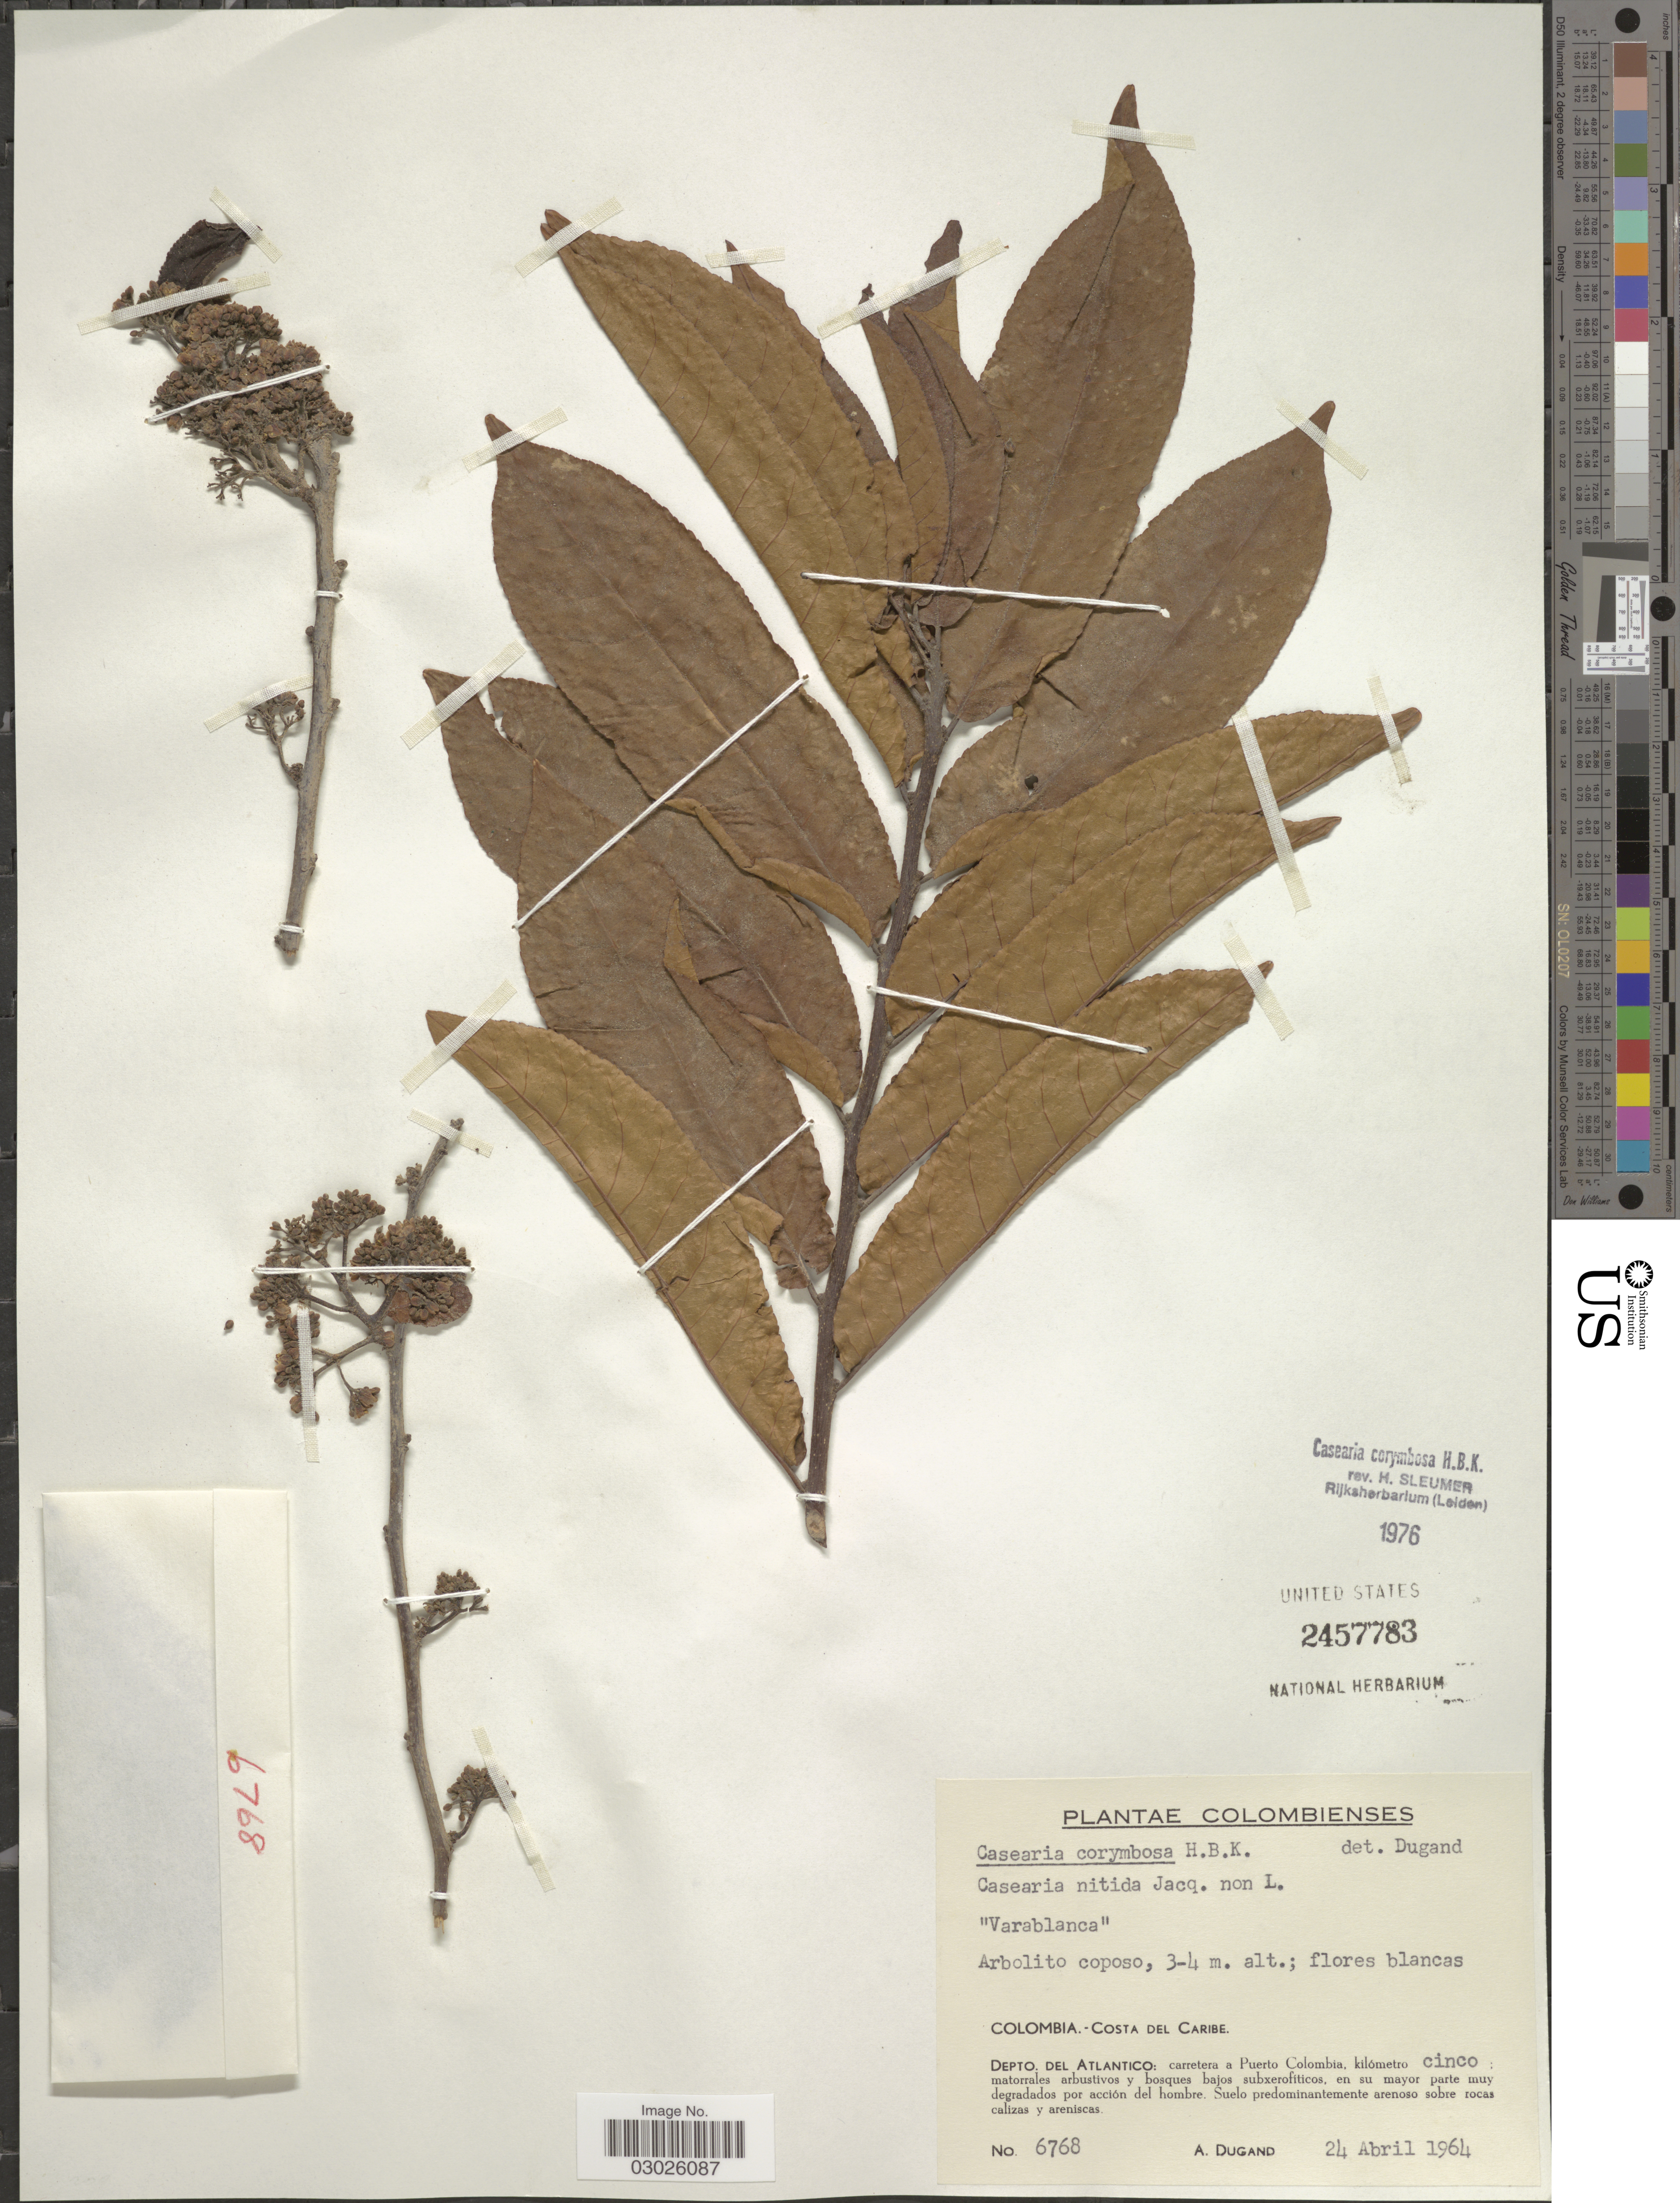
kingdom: Plantae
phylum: Tracheophyta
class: Magnoliopsida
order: Malpighiales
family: Salicaceae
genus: Casearia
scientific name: Casearia corymbosa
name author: Kunth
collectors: A. Dugand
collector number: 6768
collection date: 1964-04-24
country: Colombia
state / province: Atlántico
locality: Costa Del Caribe, Depto. Del Atlantico: carretera a Puerto Colombia, kilómetro cinco.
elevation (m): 3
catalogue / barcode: US 2457783